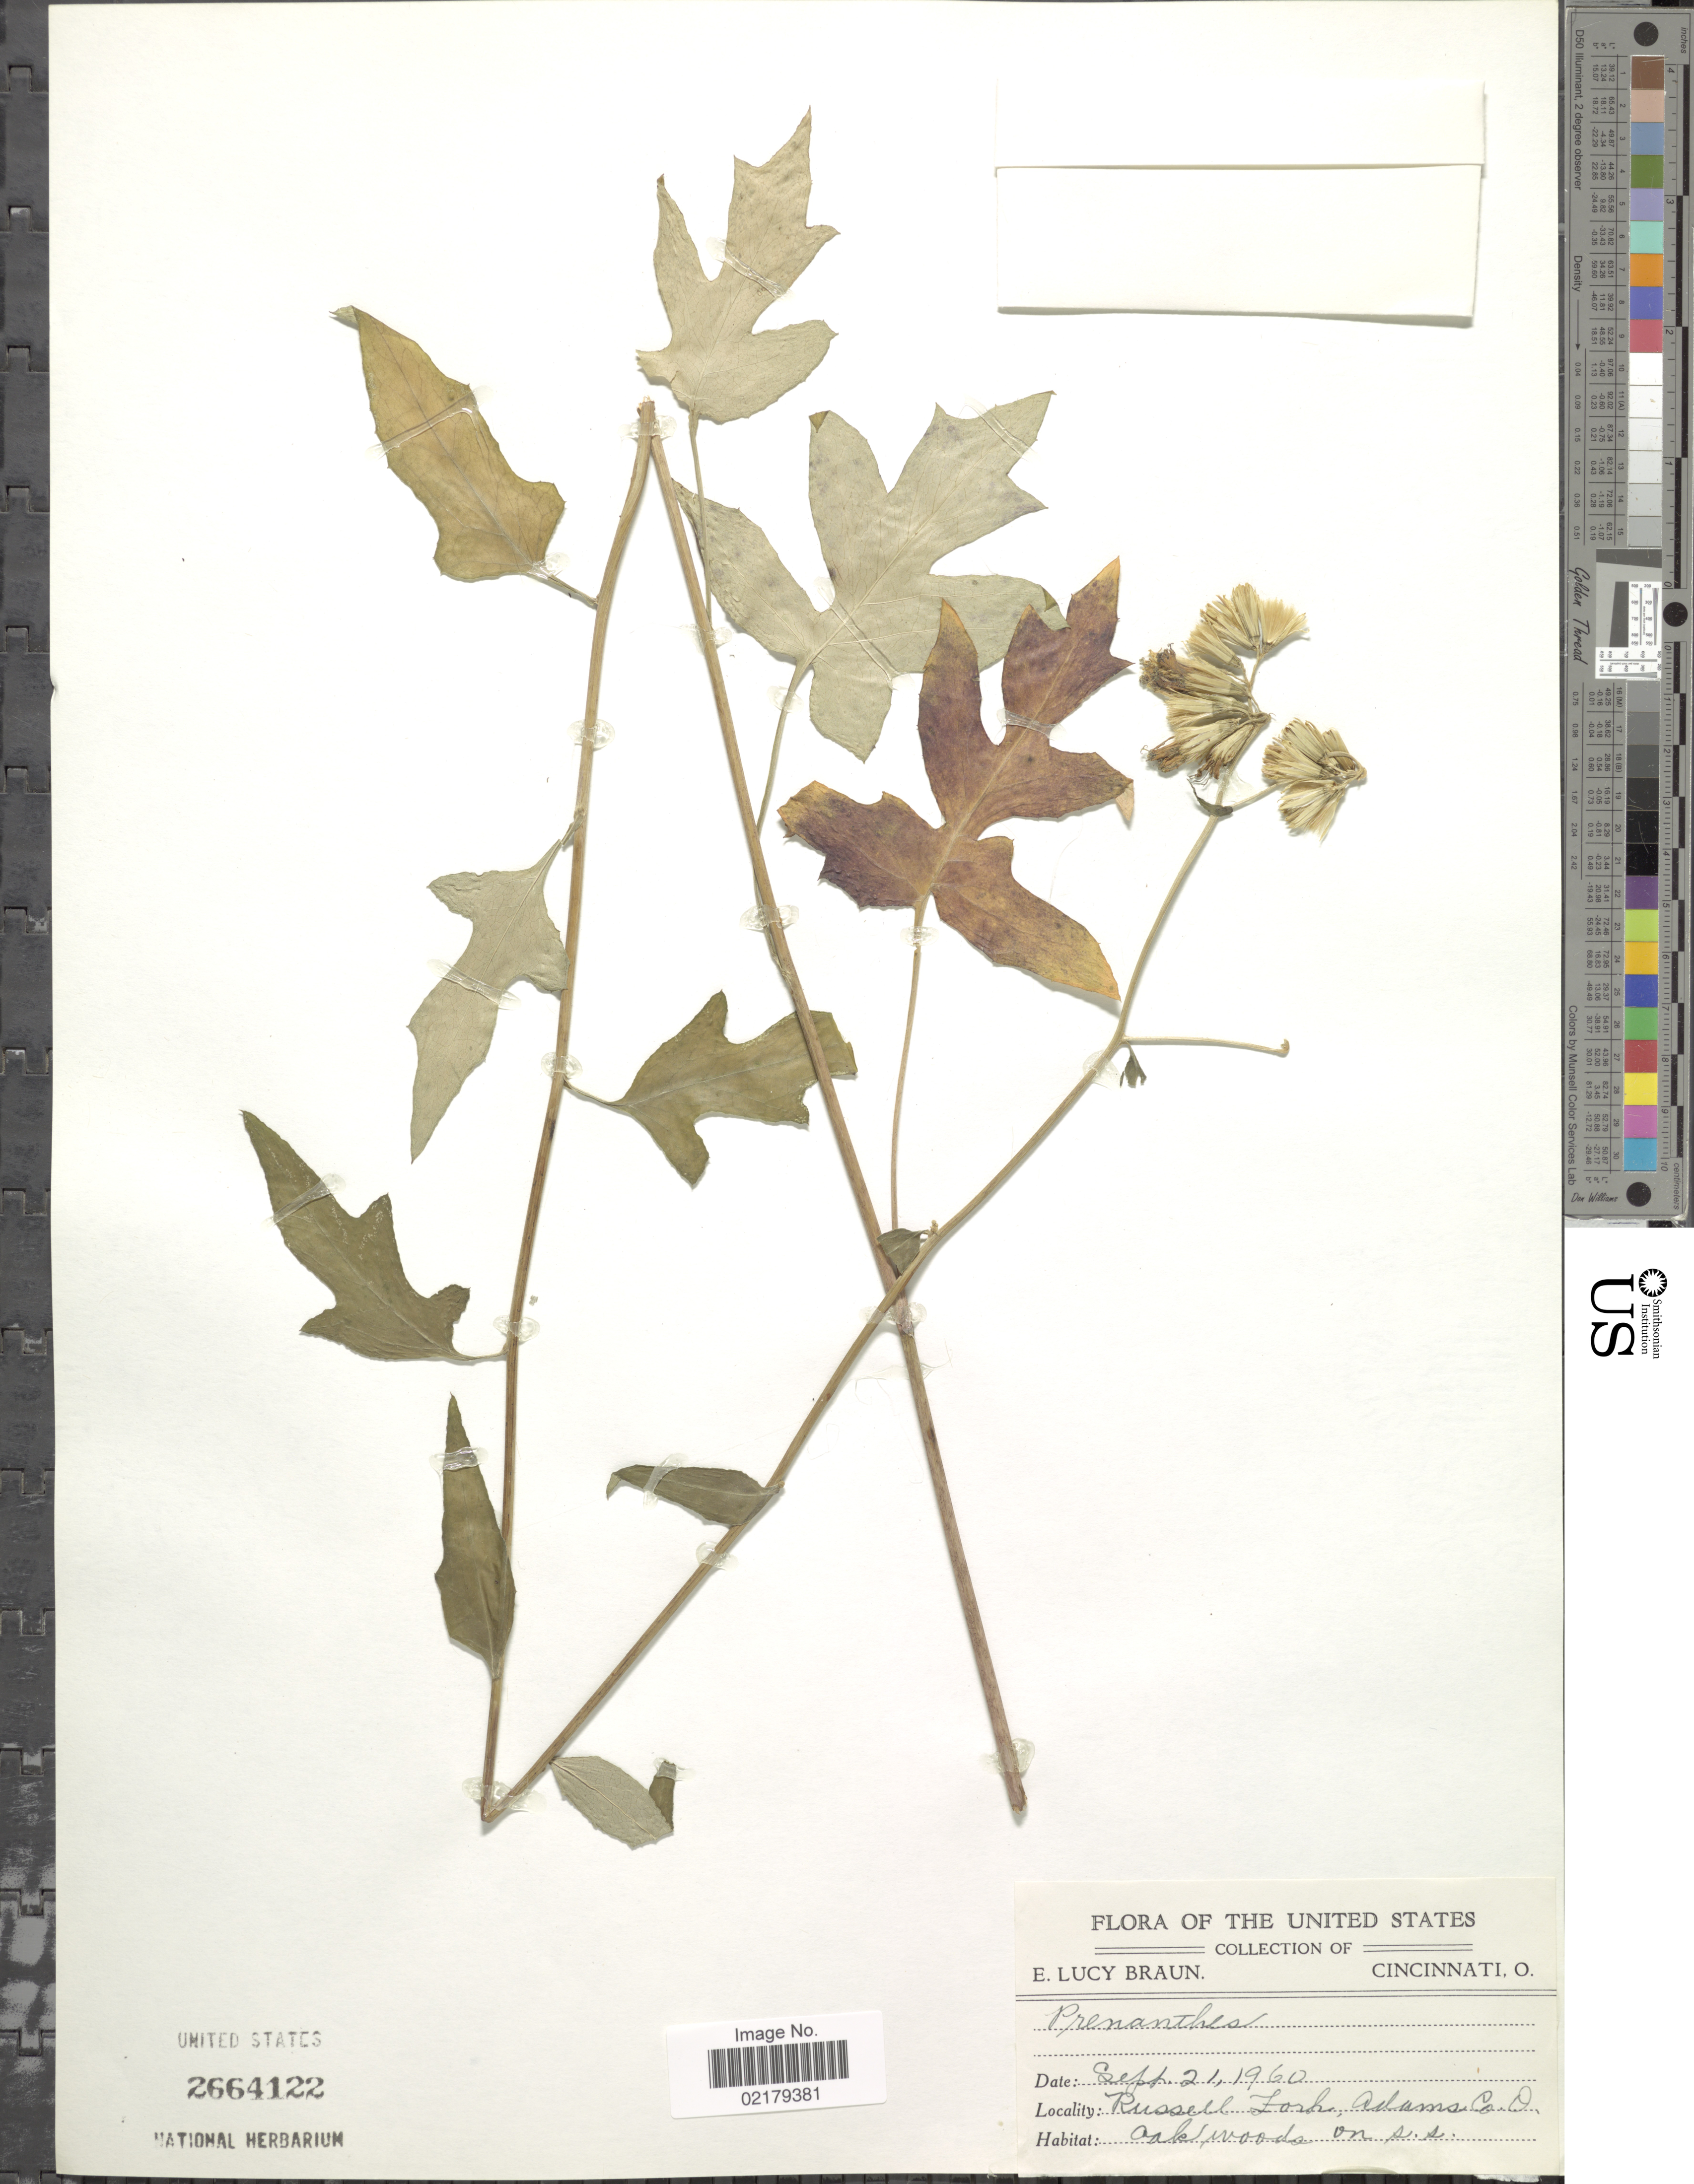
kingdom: Plantae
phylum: Tracheophyta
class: Magnoliopsida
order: Asterales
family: Asteraceae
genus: Prenanthes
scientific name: Prenanthes sp.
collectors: E. L. Braun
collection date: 1960-09-21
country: United States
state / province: Ohio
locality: Russell Fork, Adams Co, Oak woods on s.s.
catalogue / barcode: US 2664122